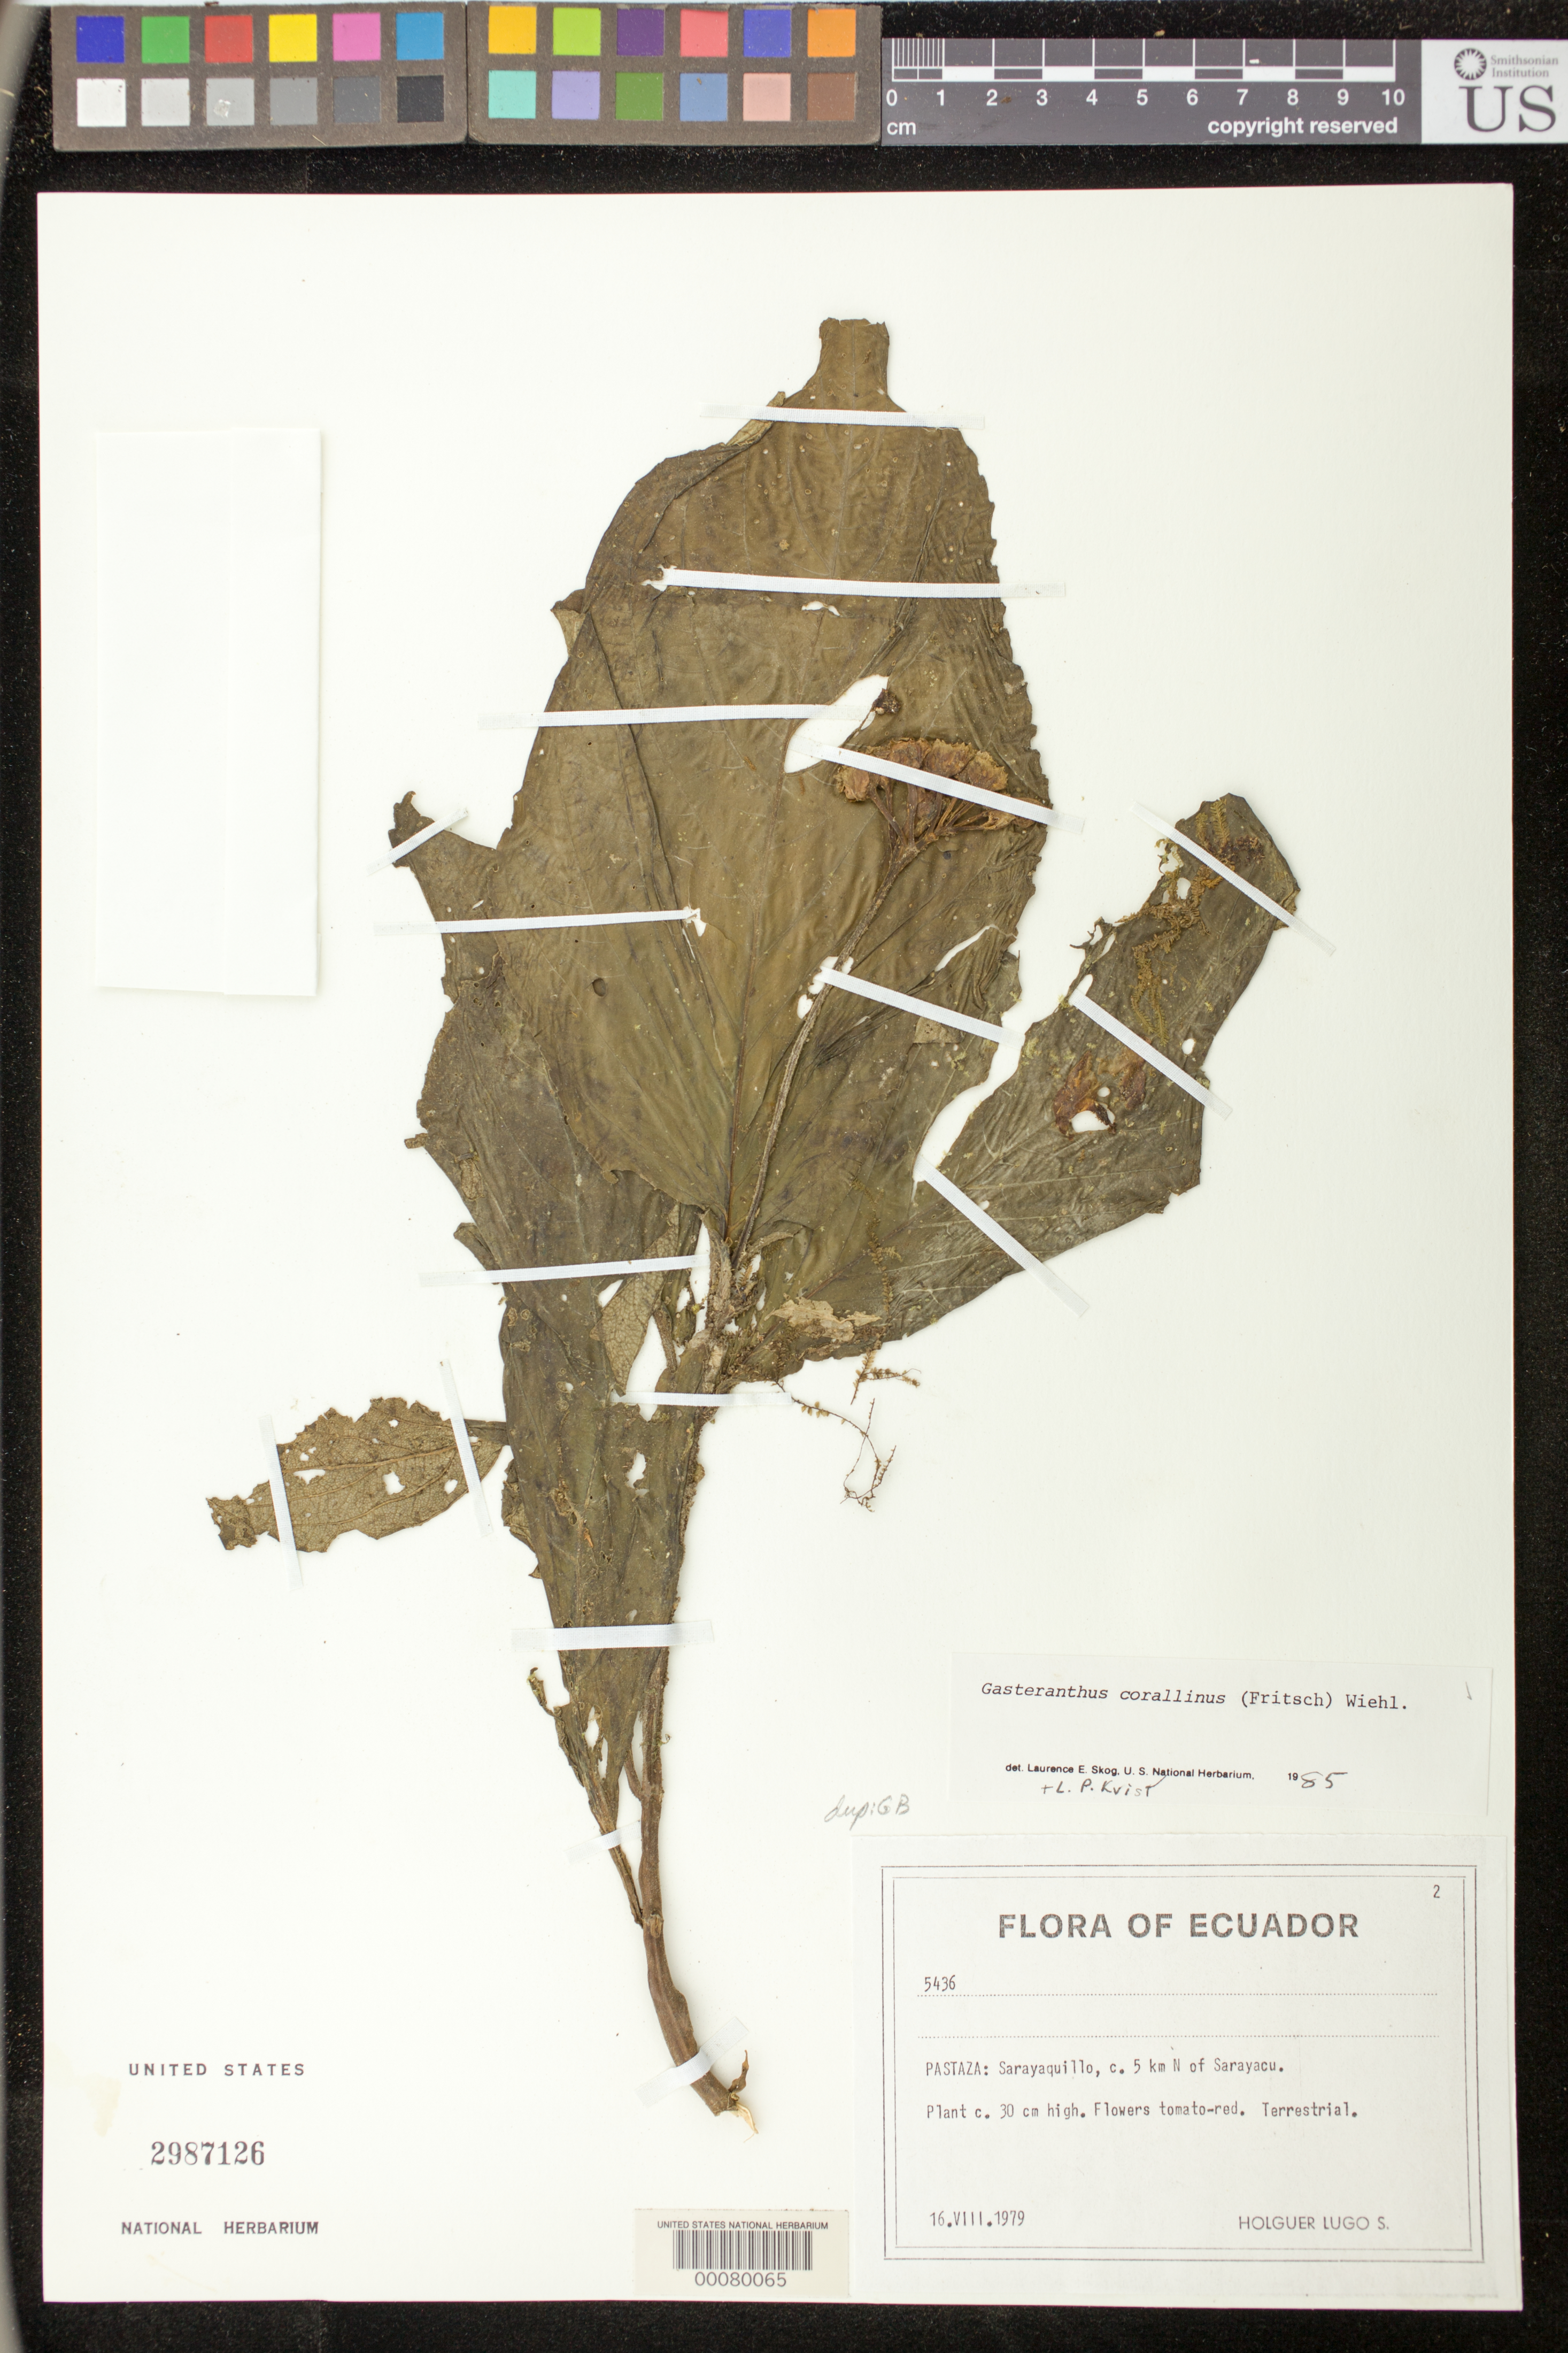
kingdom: Plantae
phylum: Tracheophyta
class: Magnoliopsida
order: Lamiales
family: Gesneriaceae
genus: Gasteranthus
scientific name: Gasteranthus corallinus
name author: (Fritsch) Wiehler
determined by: Skog, Laurence E.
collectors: H. Lugo S.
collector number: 5436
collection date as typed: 16 Aug 1979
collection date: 1979-08-16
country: Ecuador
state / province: Pastaza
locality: Sarayaquillo, c. 5 km N of Sarayacu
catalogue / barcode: US 2987126